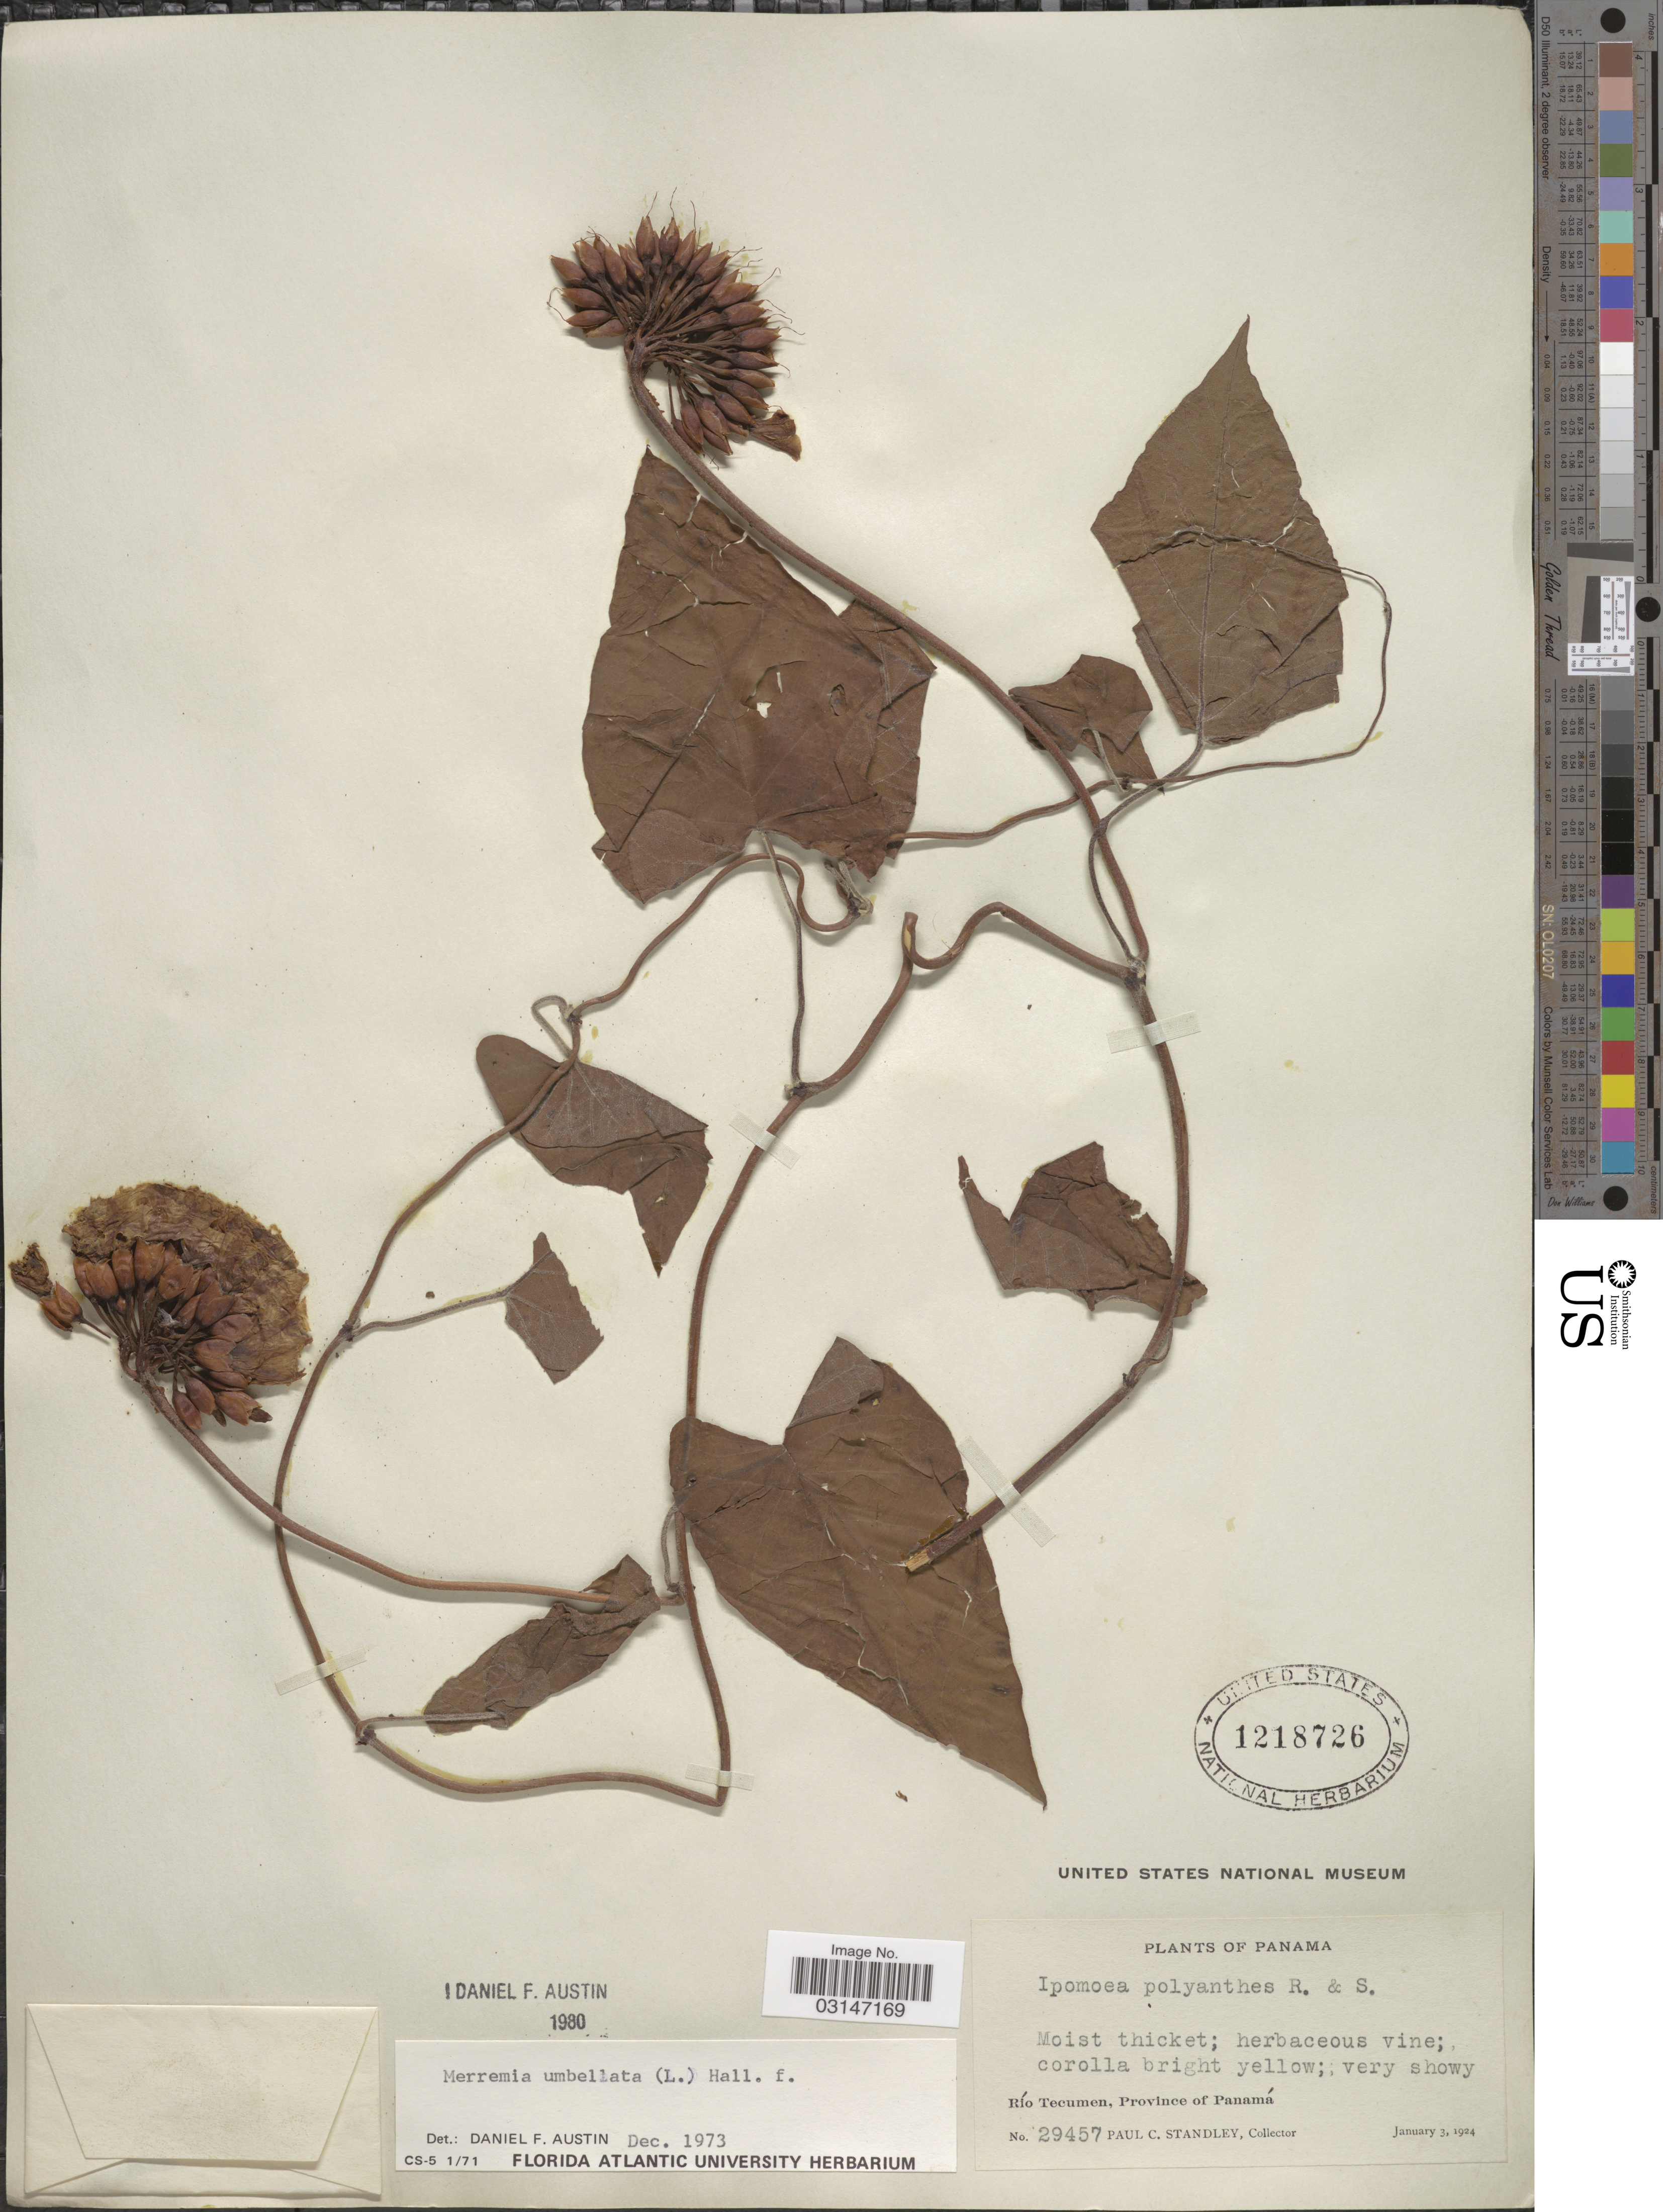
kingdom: Plantae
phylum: Tracheophyta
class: Magnoliopsida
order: Solanales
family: Convolvulaceae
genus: Camonea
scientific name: Camonea umbellata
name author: (L.) A. R. Simões & Staples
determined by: Strong, Mark T., (BOT), Smithsonian Institution - National Museum of Natural History (UNITED STATES)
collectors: P. C. Standley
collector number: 29457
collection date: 1924-01-03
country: Panama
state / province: Panamá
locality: Río Tecumen.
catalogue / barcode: US 1218726